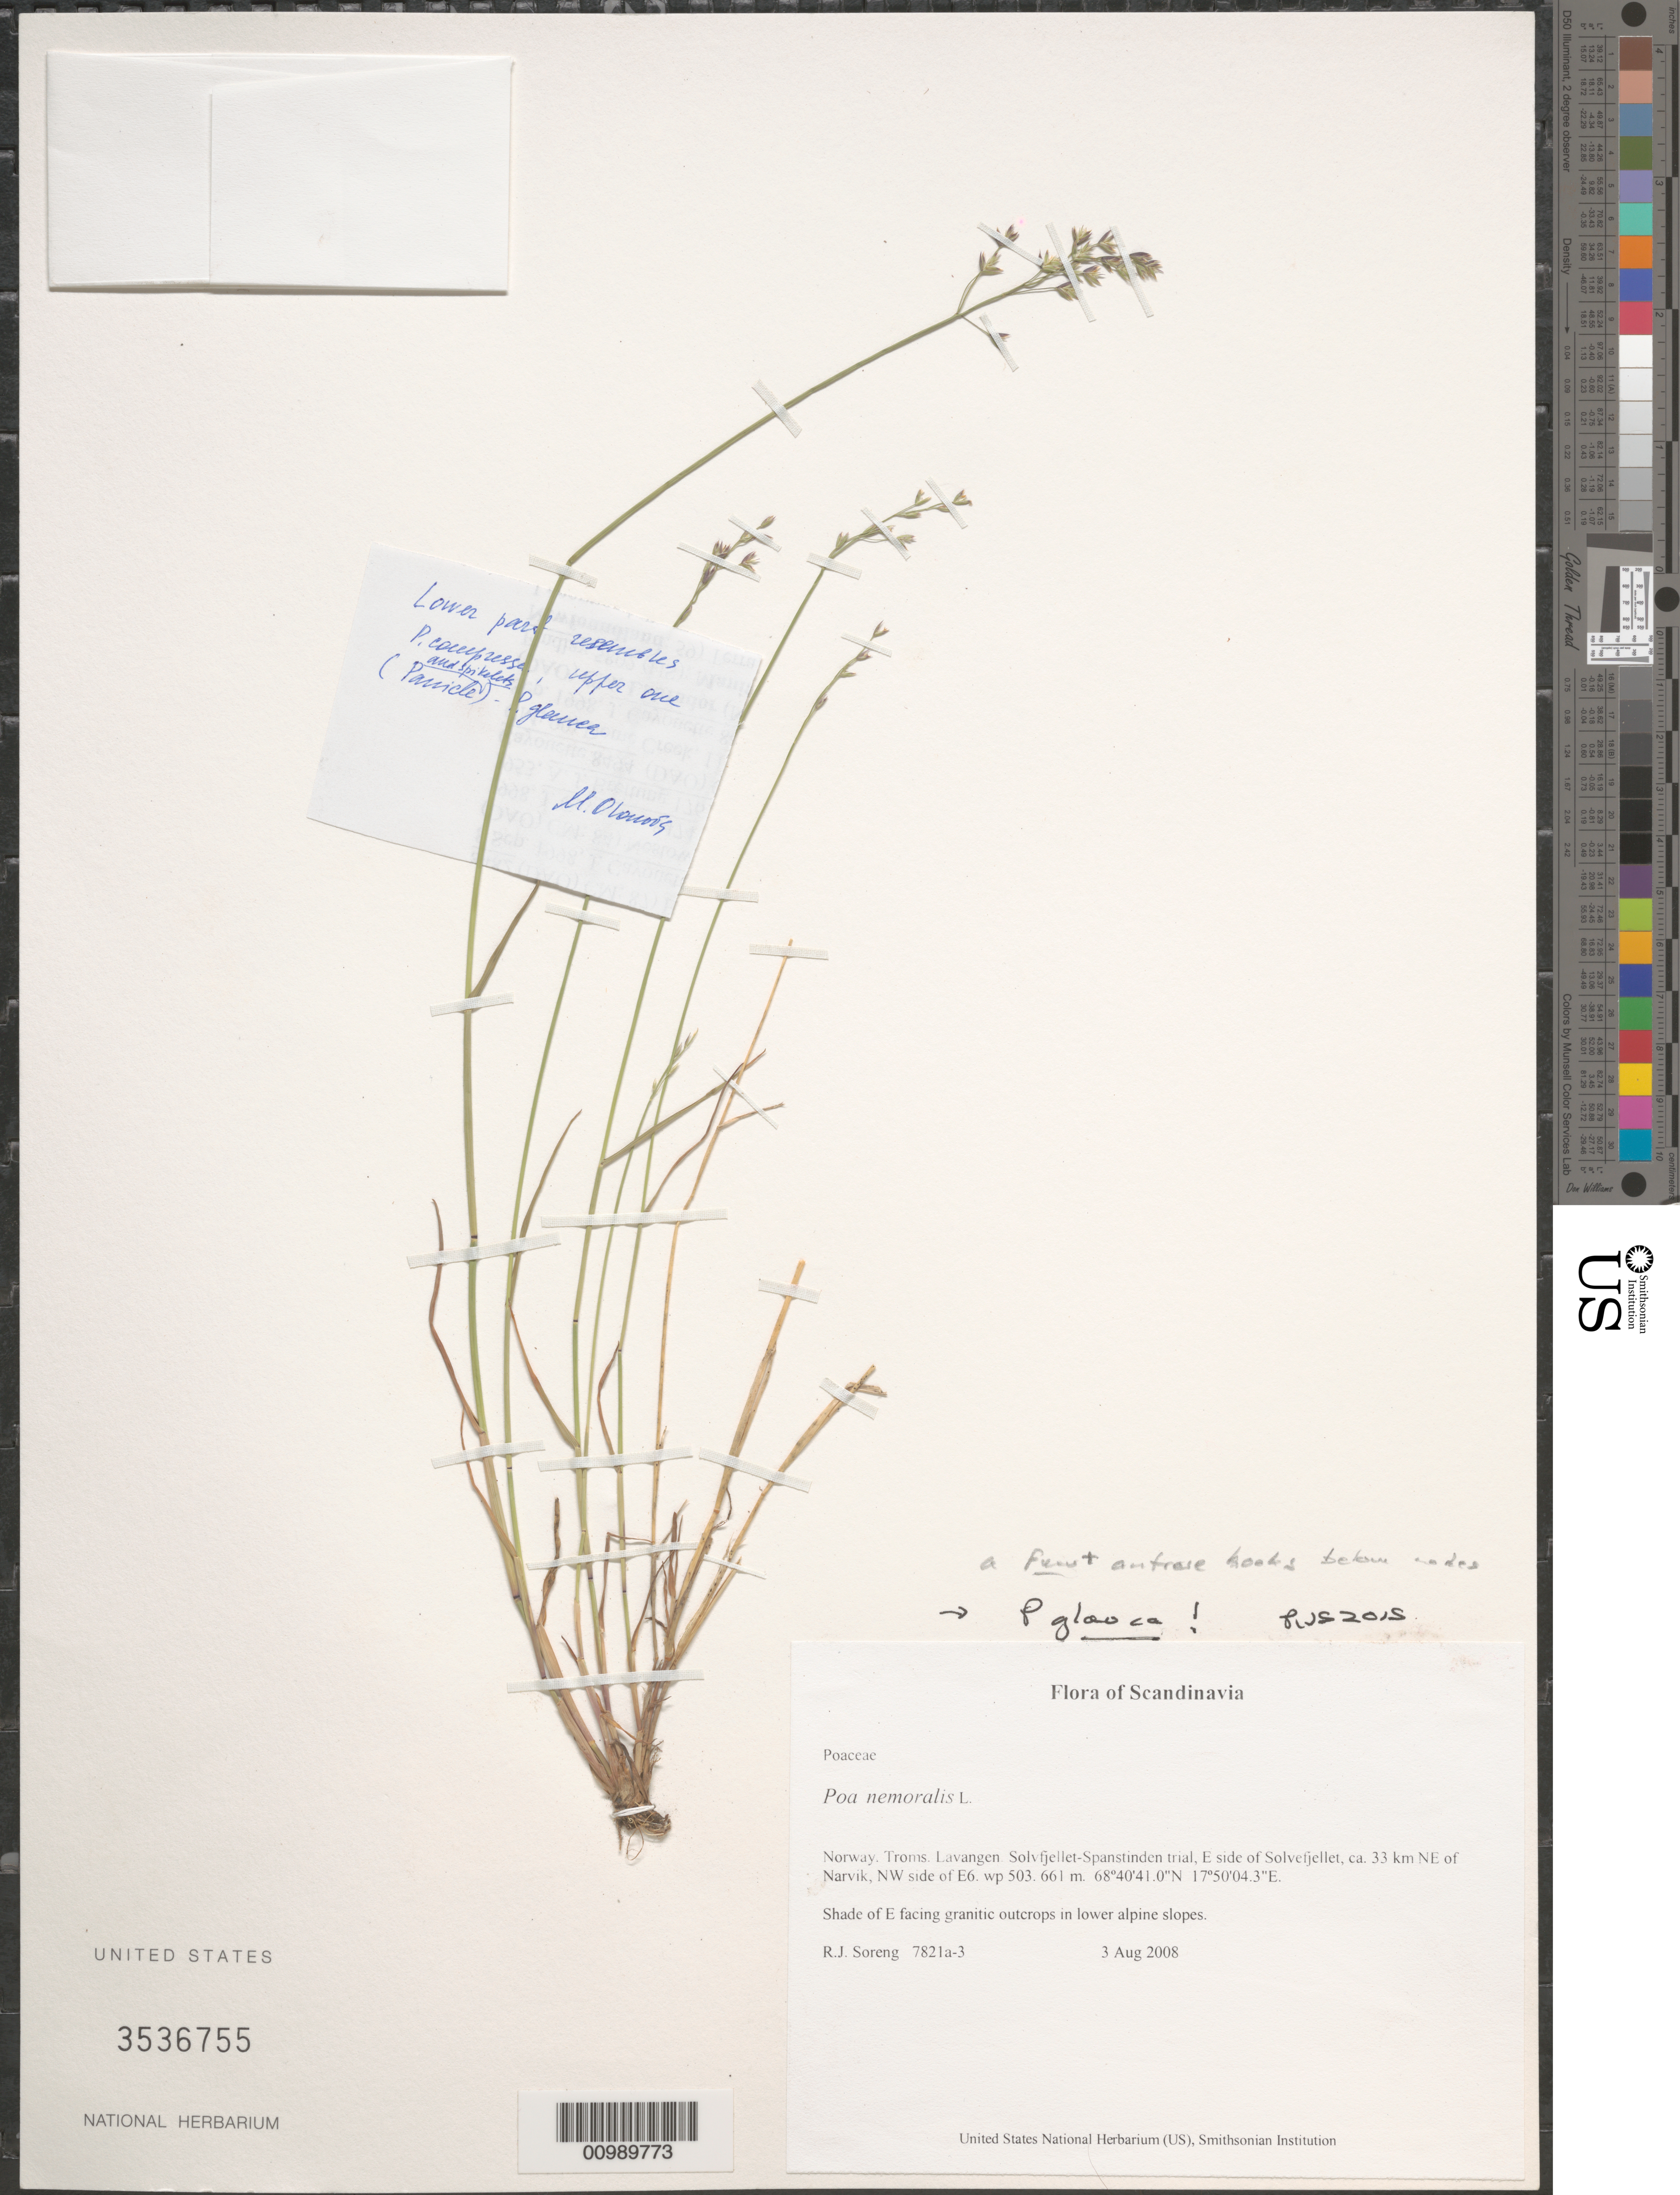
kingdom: Plantae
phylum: Tracheophyta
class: Liliopsida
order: Poales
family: Poaceae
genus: Poa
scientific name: Poa glauca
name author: Vahl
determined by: Soreng, Robert J., Research Associate (BOT), Smithsonian Institution - National Museum of Natural History (UNITED STATES)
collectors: R. J. Soreng & N. L. Soreng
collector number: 7821-a-3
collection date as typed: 03 Aug 2008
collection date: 2008-08-03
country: Norway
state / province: Troms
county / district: Lavangen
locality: Solvfjellet-Spanstinden trial, E side of Solvefjellet, ca. 33 km NE of Narvik, NW side of E6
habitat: Shade of E facing granitic outcrops in lower alpine slopes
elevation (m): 661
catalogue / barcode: US 3536755